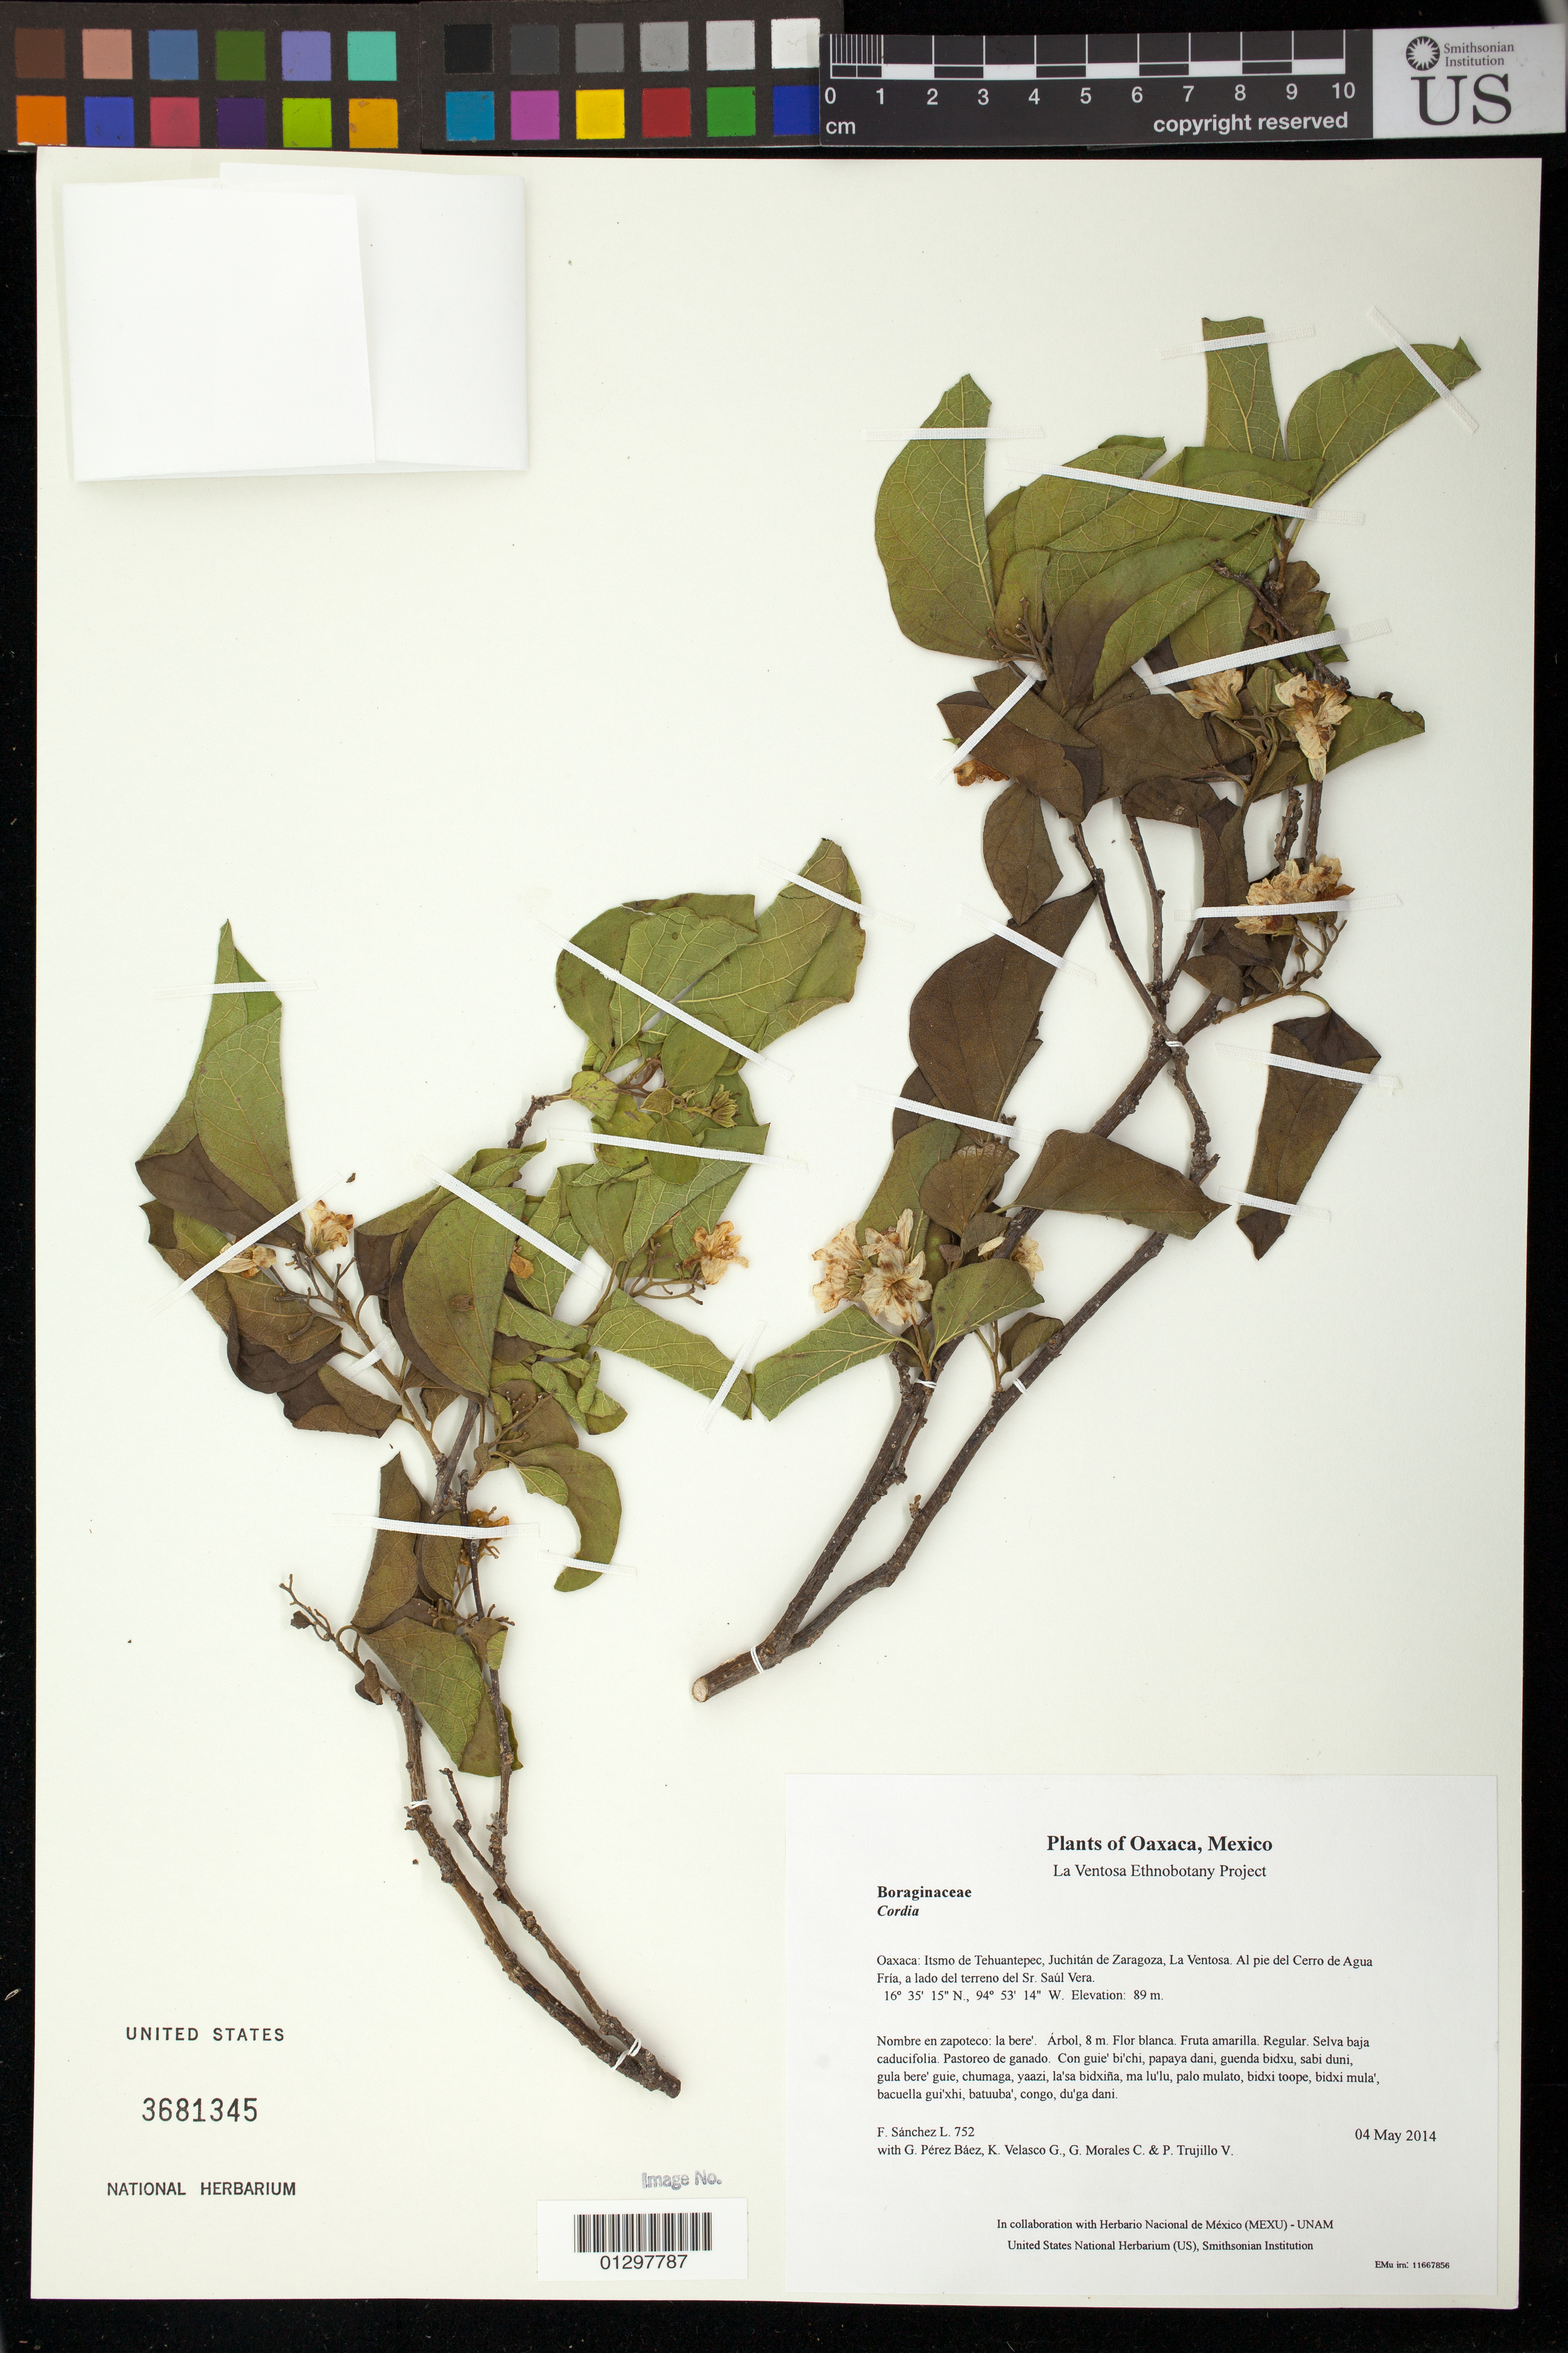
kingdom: Plantae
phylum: Tracheophyta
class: Magnoliopsida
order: Boraginales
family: Cordiaceae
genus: Cordia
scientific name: Cordia seleriana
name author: Fernald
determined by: Velasco G., Kenia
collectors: F. Sánchez L., G. Pérez Báez, K. Velasco G., G. Morales C. & P. Trujillo V.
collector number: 752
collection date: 2014-05-04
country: Mexico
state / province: Oaxaca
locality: Itsmo de Tehuantepec, Juchitán de Zaragoza, La Ventosa. Al pie del Cerro de Agua Fría, a lado del terreno del Sr. Saúl Vera.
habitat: Selva baja caducifolia. Pastoreo de ganado.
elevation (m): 89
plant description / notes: JEBOT, MEXU, SERO, US; Yaga. 8 m. Guie' naquichi'. Cuaananaxhi naguchi. Nuu.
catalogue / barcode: US 3681345